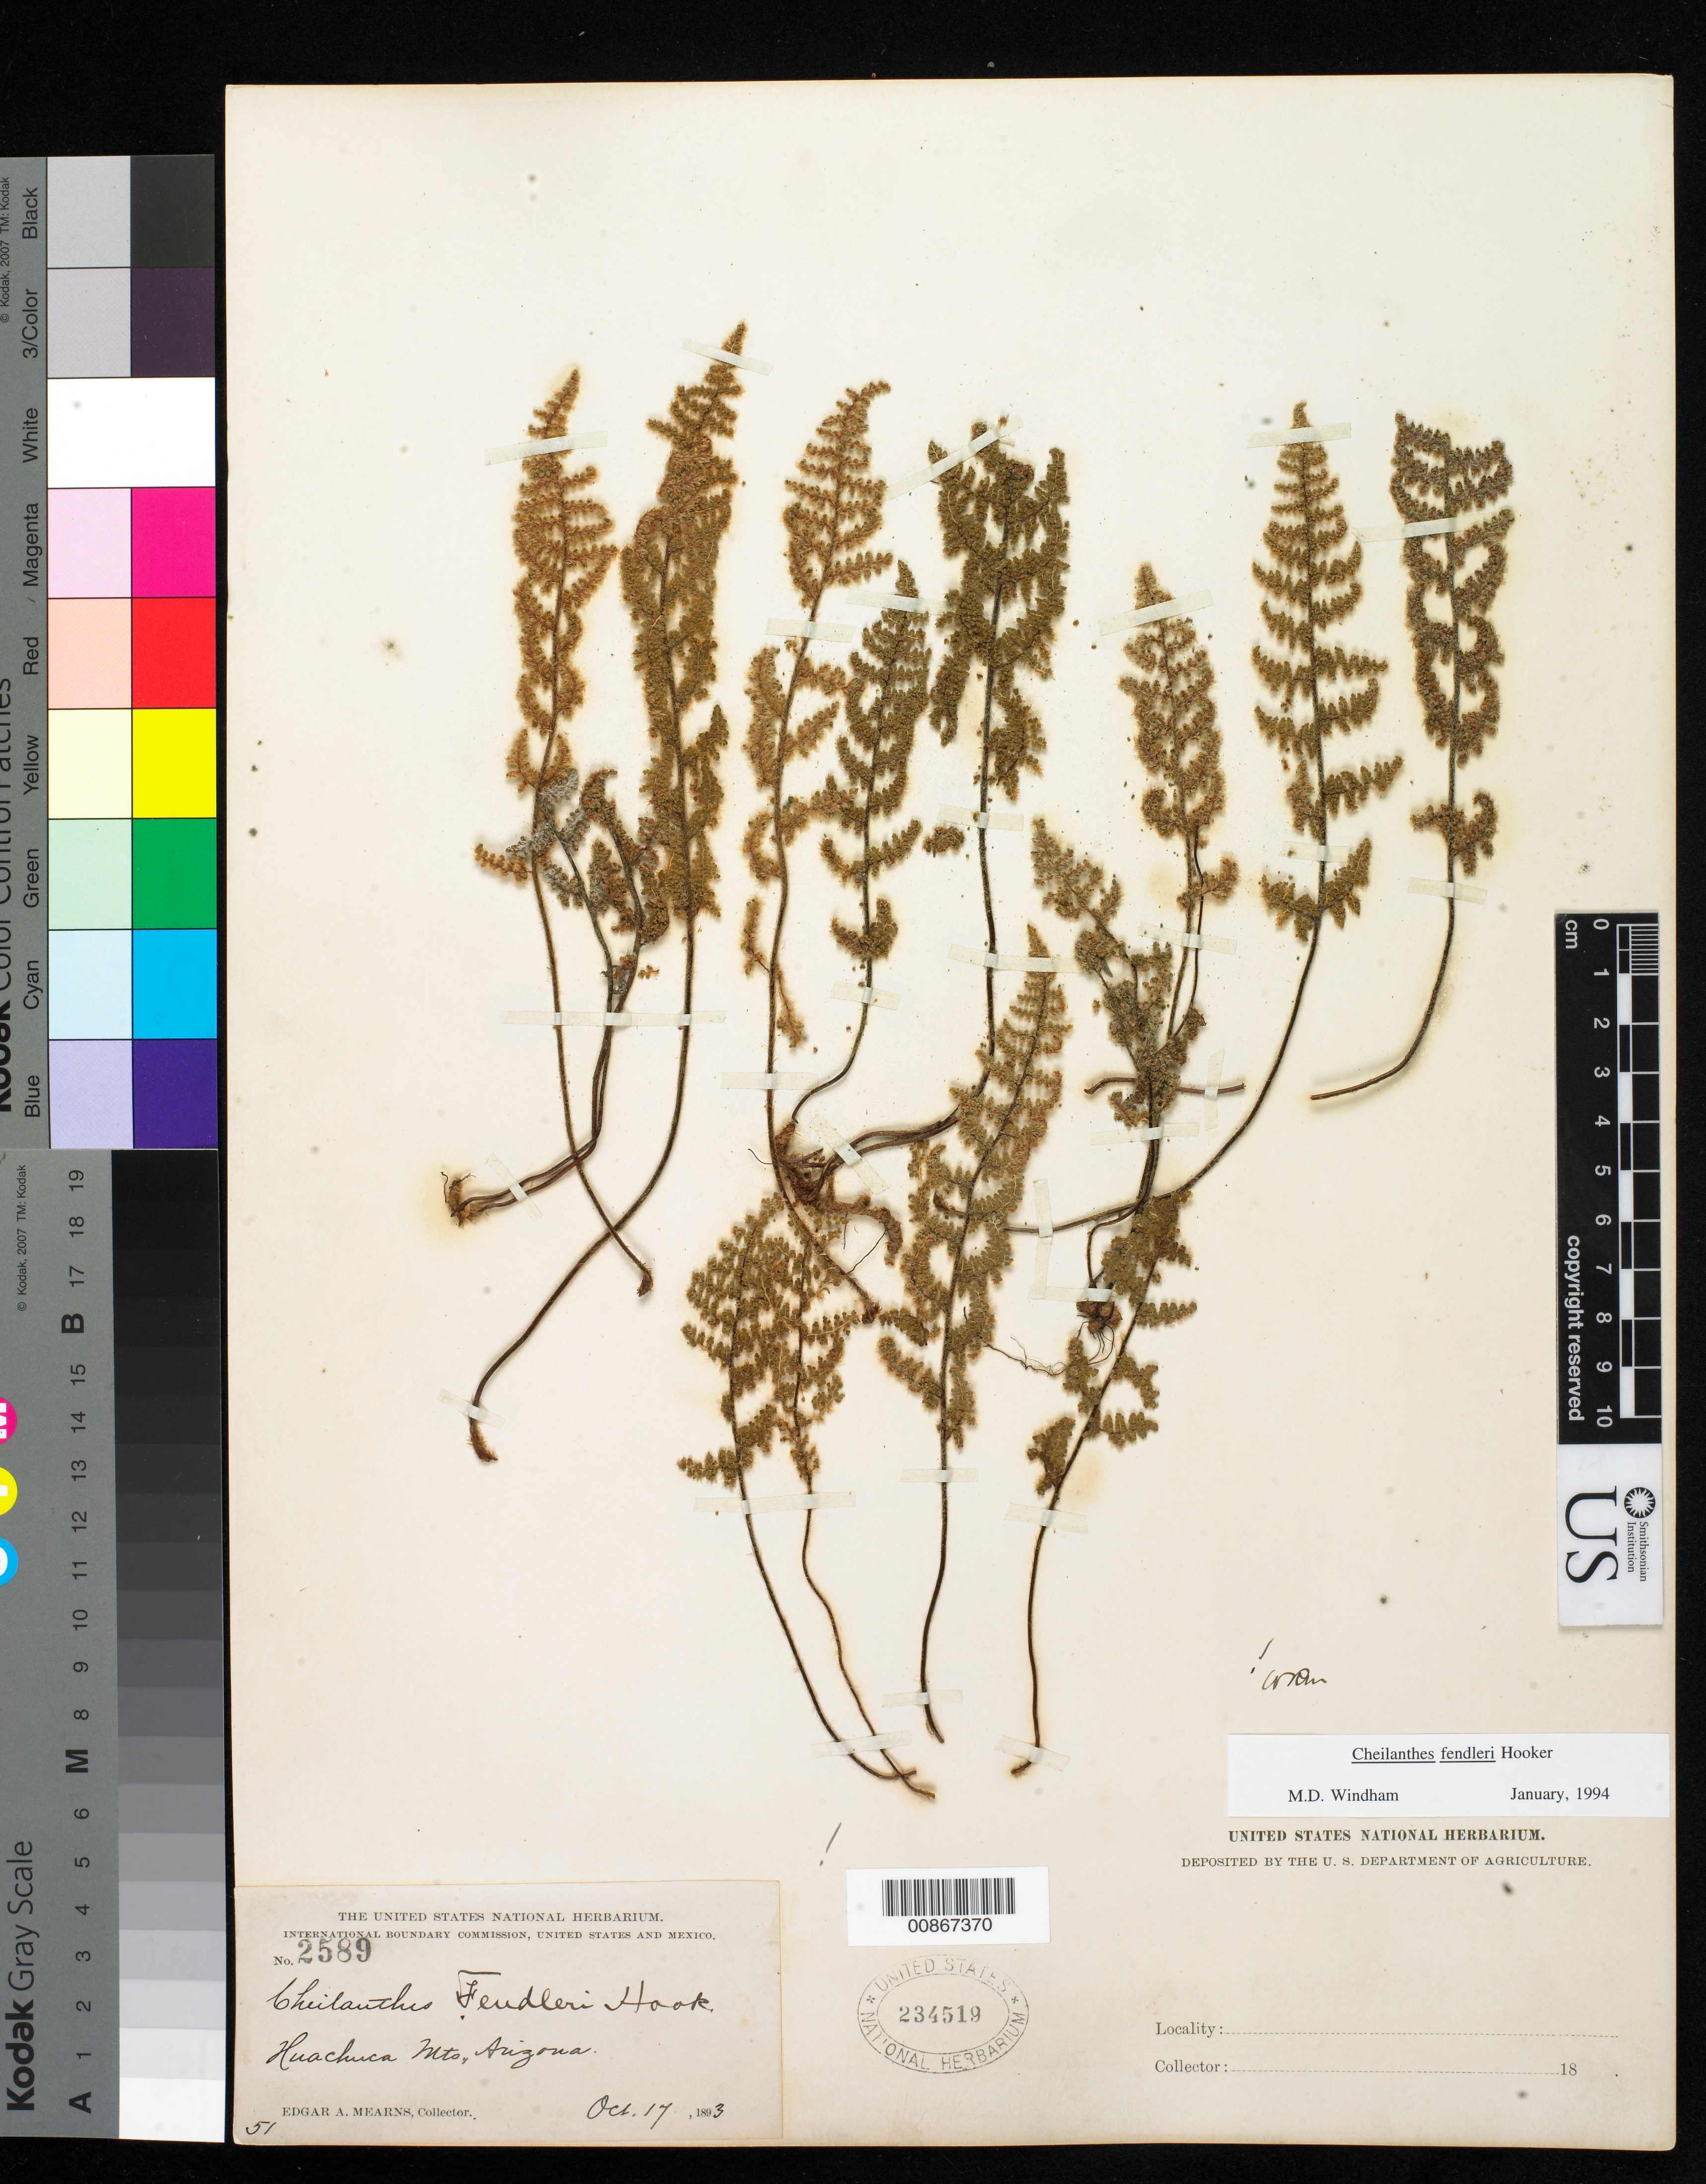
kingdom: Plantae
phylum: Tracheophyta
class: Polypodiopsida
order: Polypodiales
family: Pteridaceae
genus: Myriopteris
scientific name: Myriopteris fendleri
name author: (Hook.) E. Fourn.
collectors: E. A. Mearns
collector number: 2589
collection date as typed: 17 Oct 1893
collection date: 1893-10-17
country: United States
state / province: Arizona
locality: Huachuca Mts.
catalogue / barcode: US 234519